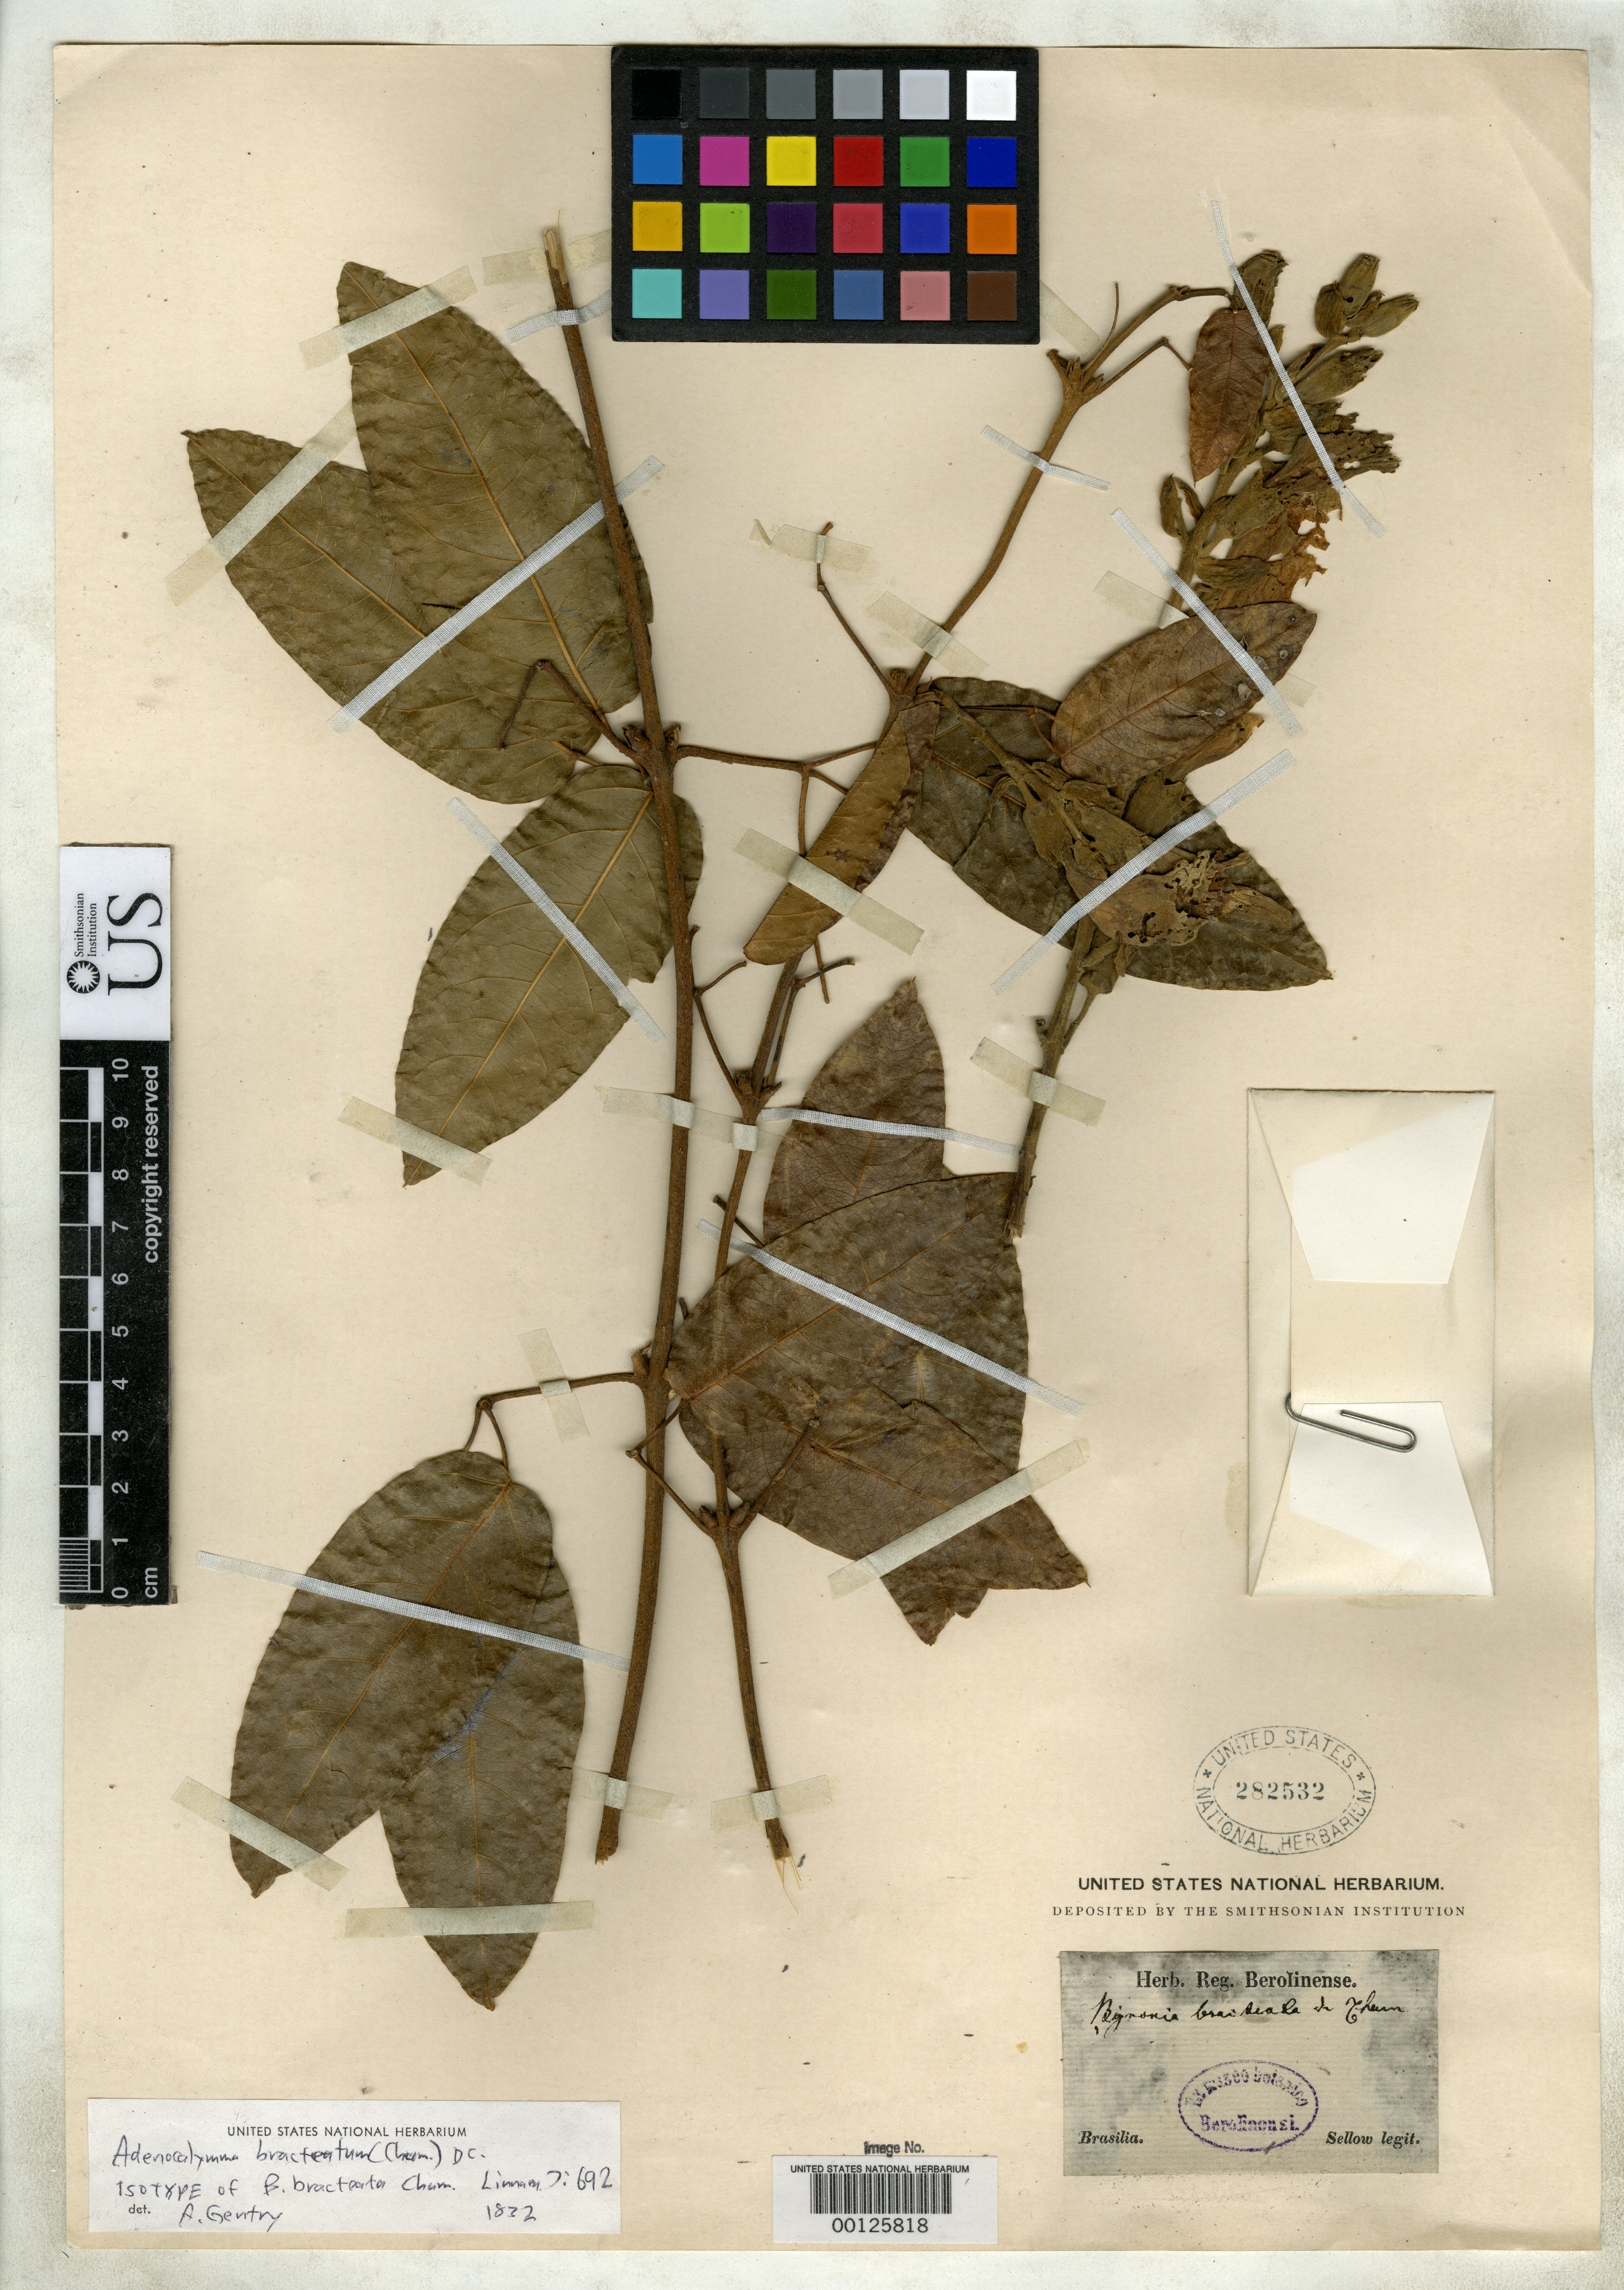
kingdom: Plantae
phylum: Tracheophyta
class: Magnoliopsida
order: Lamiales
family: Bignoniaceae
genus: Bignonia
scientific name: Bignonia bracteata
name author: Cham.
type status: Isotype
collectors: F. Sellow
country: Brazil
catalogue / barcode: US 282532